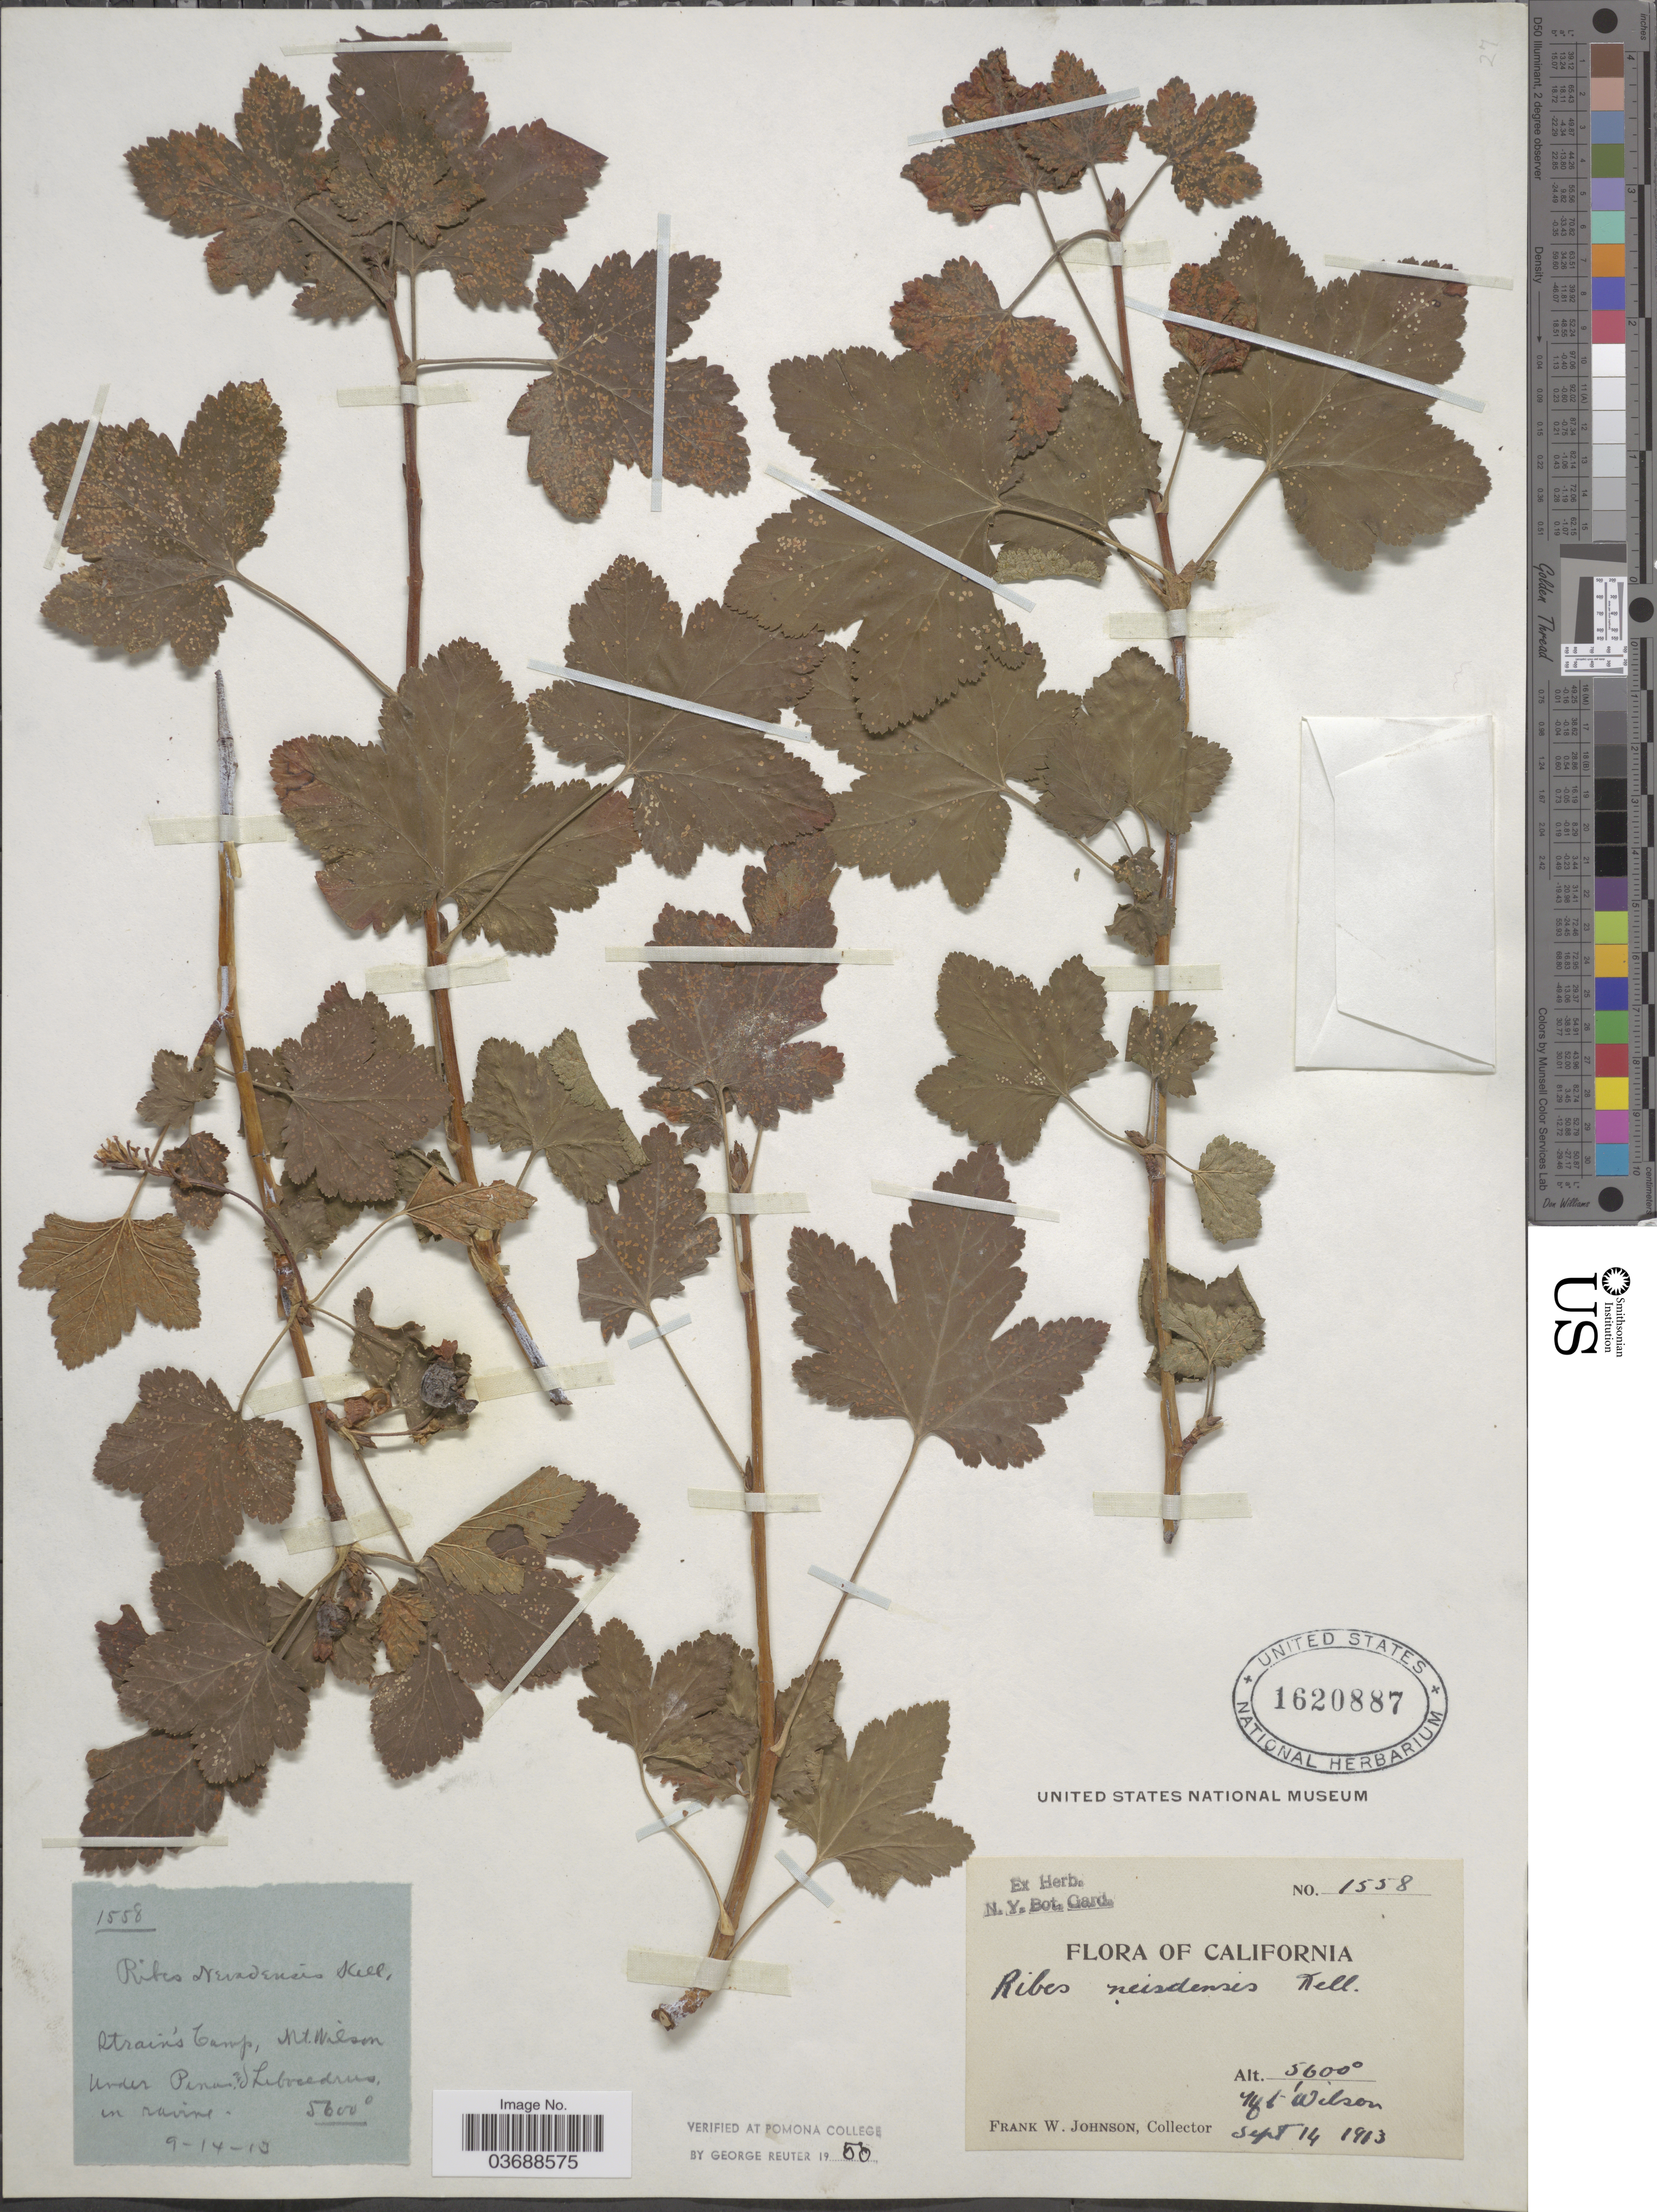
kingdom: Plantae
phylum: Tracheophyta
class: Magnoliopsida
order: Saxifragales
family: Grossulariaceae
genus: Ribes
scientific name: Ribes nevadense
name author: Kellogg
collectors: F. W. Johnson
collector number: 1558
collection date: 1913-09-14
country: United States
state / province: California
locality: Mt. Wilson. Strain's Camp.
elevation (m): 1707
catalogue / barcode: US 1620887